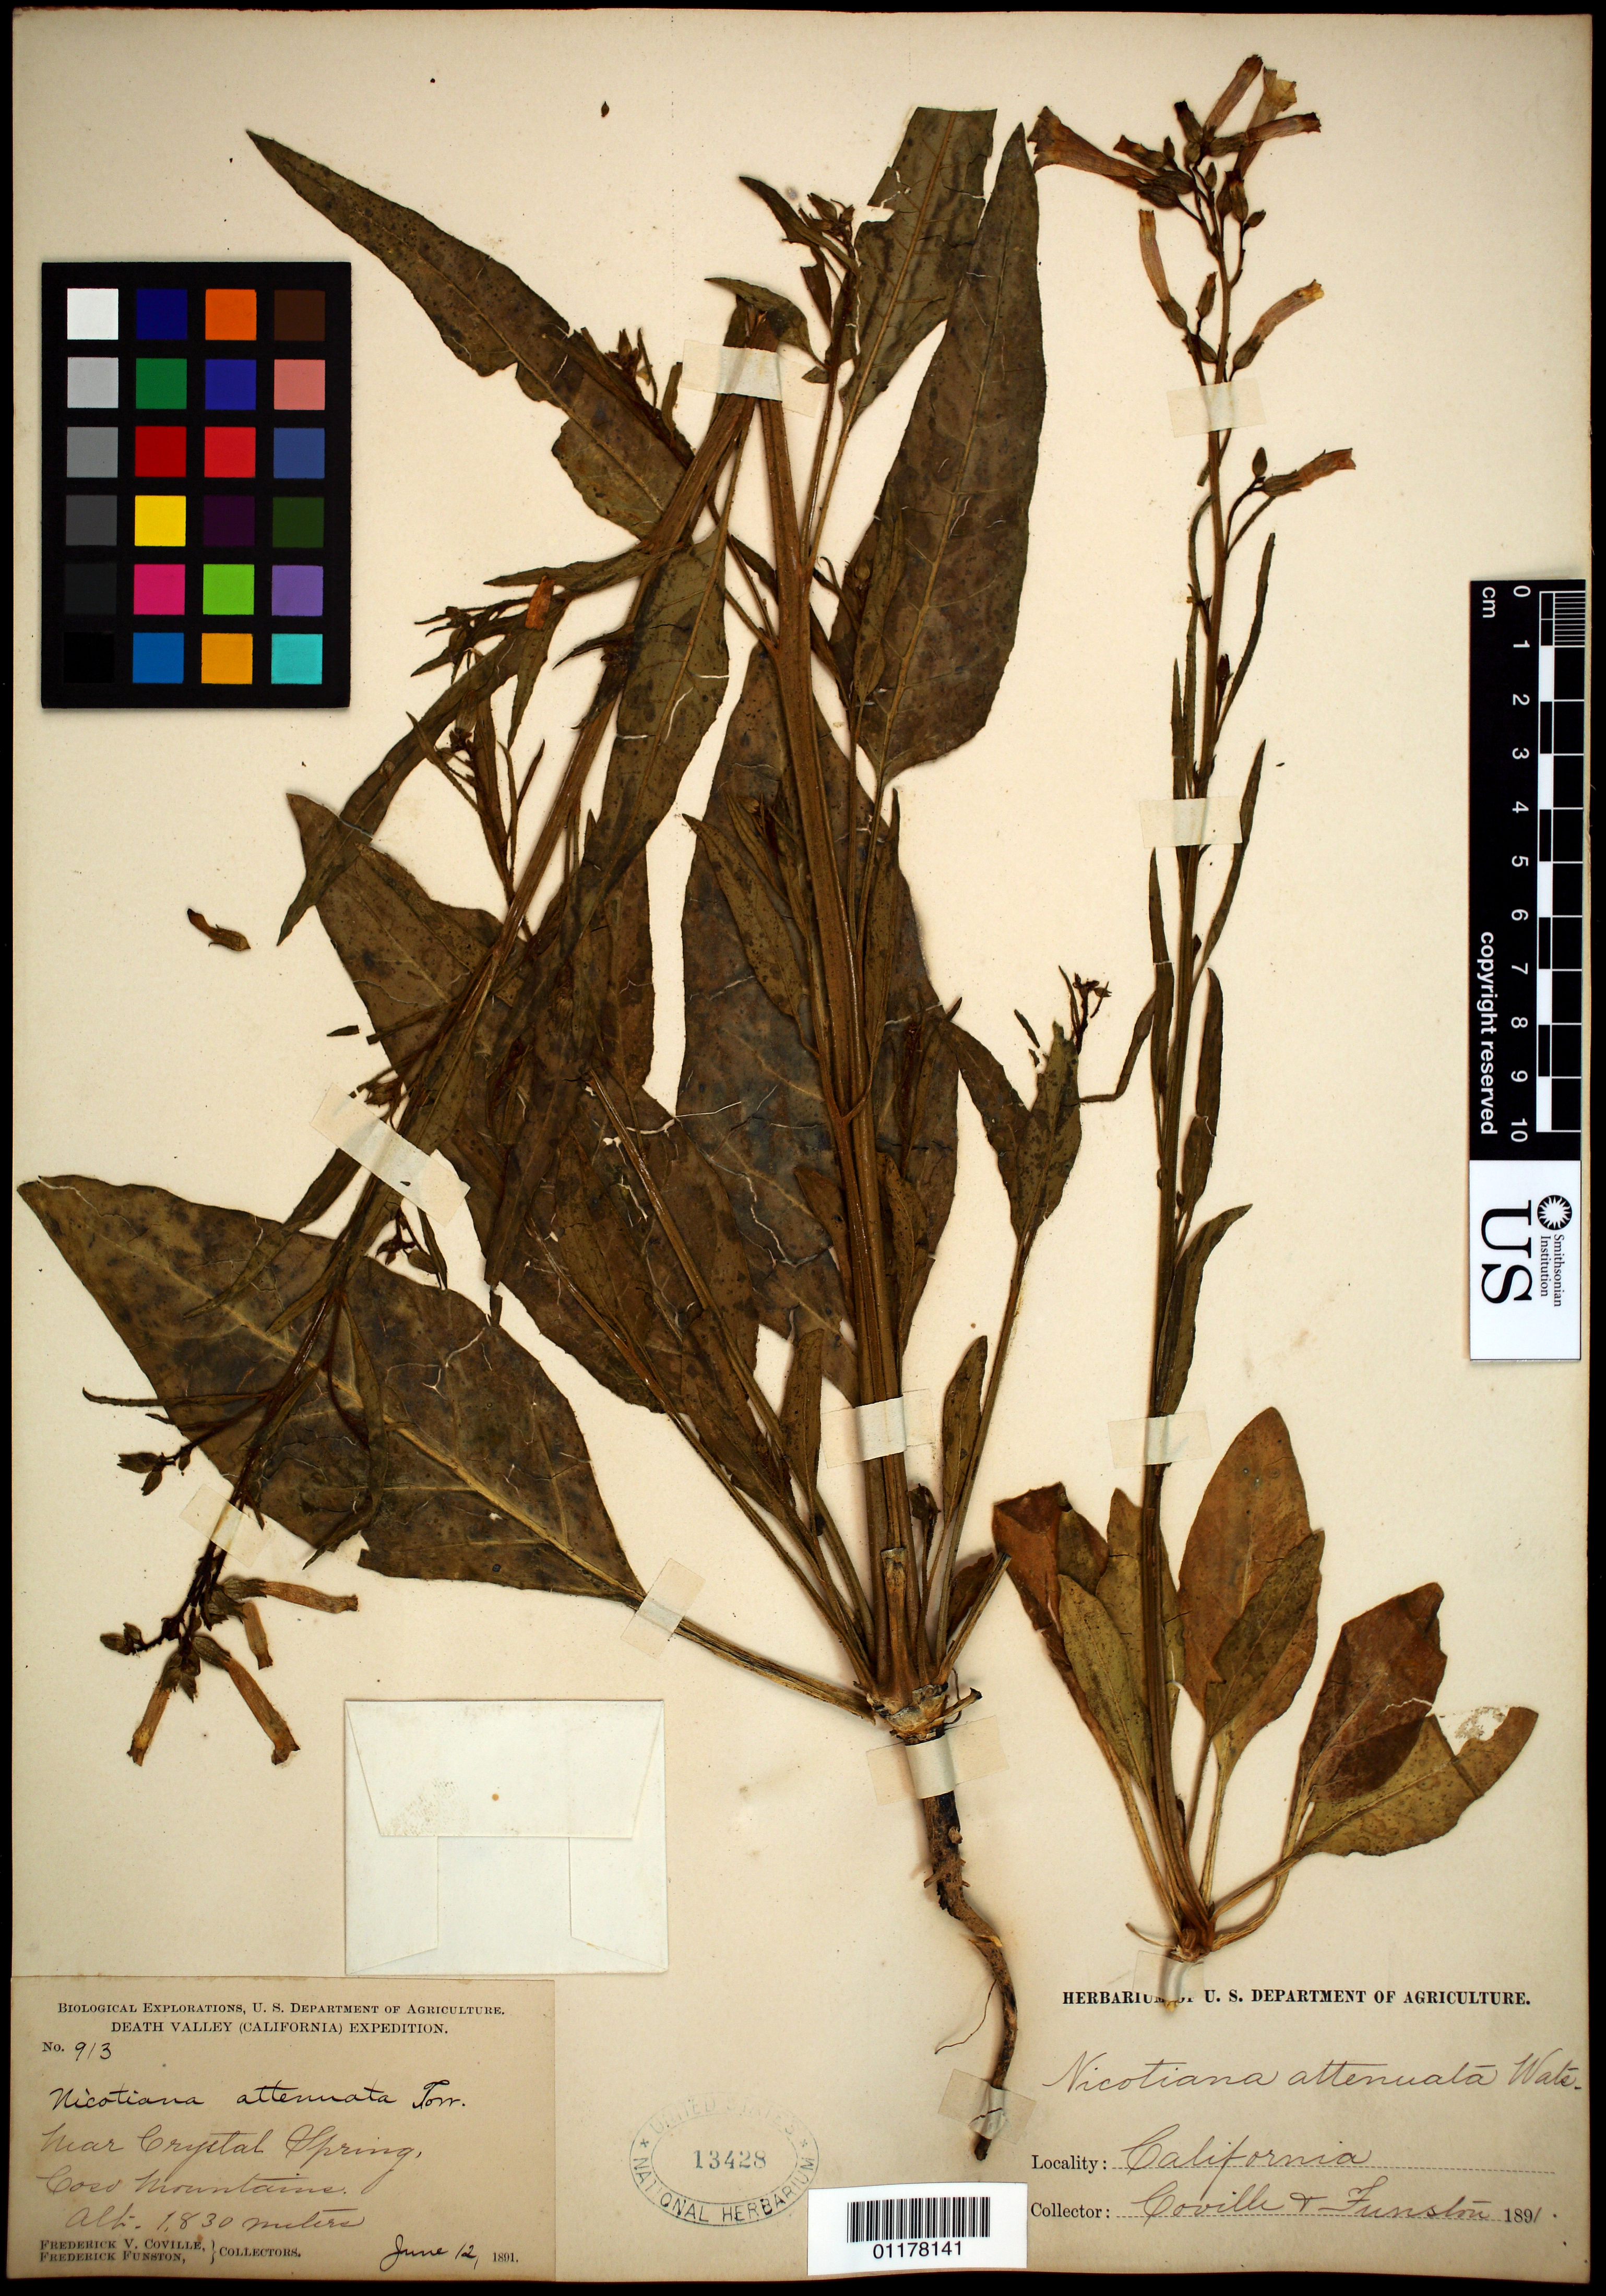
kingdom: Plantae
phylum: Tracheophyta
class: Magnoliopsida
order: Solanales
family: Solanaceae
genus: Nicotiana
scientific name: Nicotiana attenuata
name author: Torr. ex S. Watson in C. King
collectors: F. V. Coville & F. Funston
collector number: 913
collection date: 1891-06-12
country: United States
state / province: California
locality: near Crystal Spring, Coso Mountains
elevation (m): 1830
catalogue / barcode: US 13428